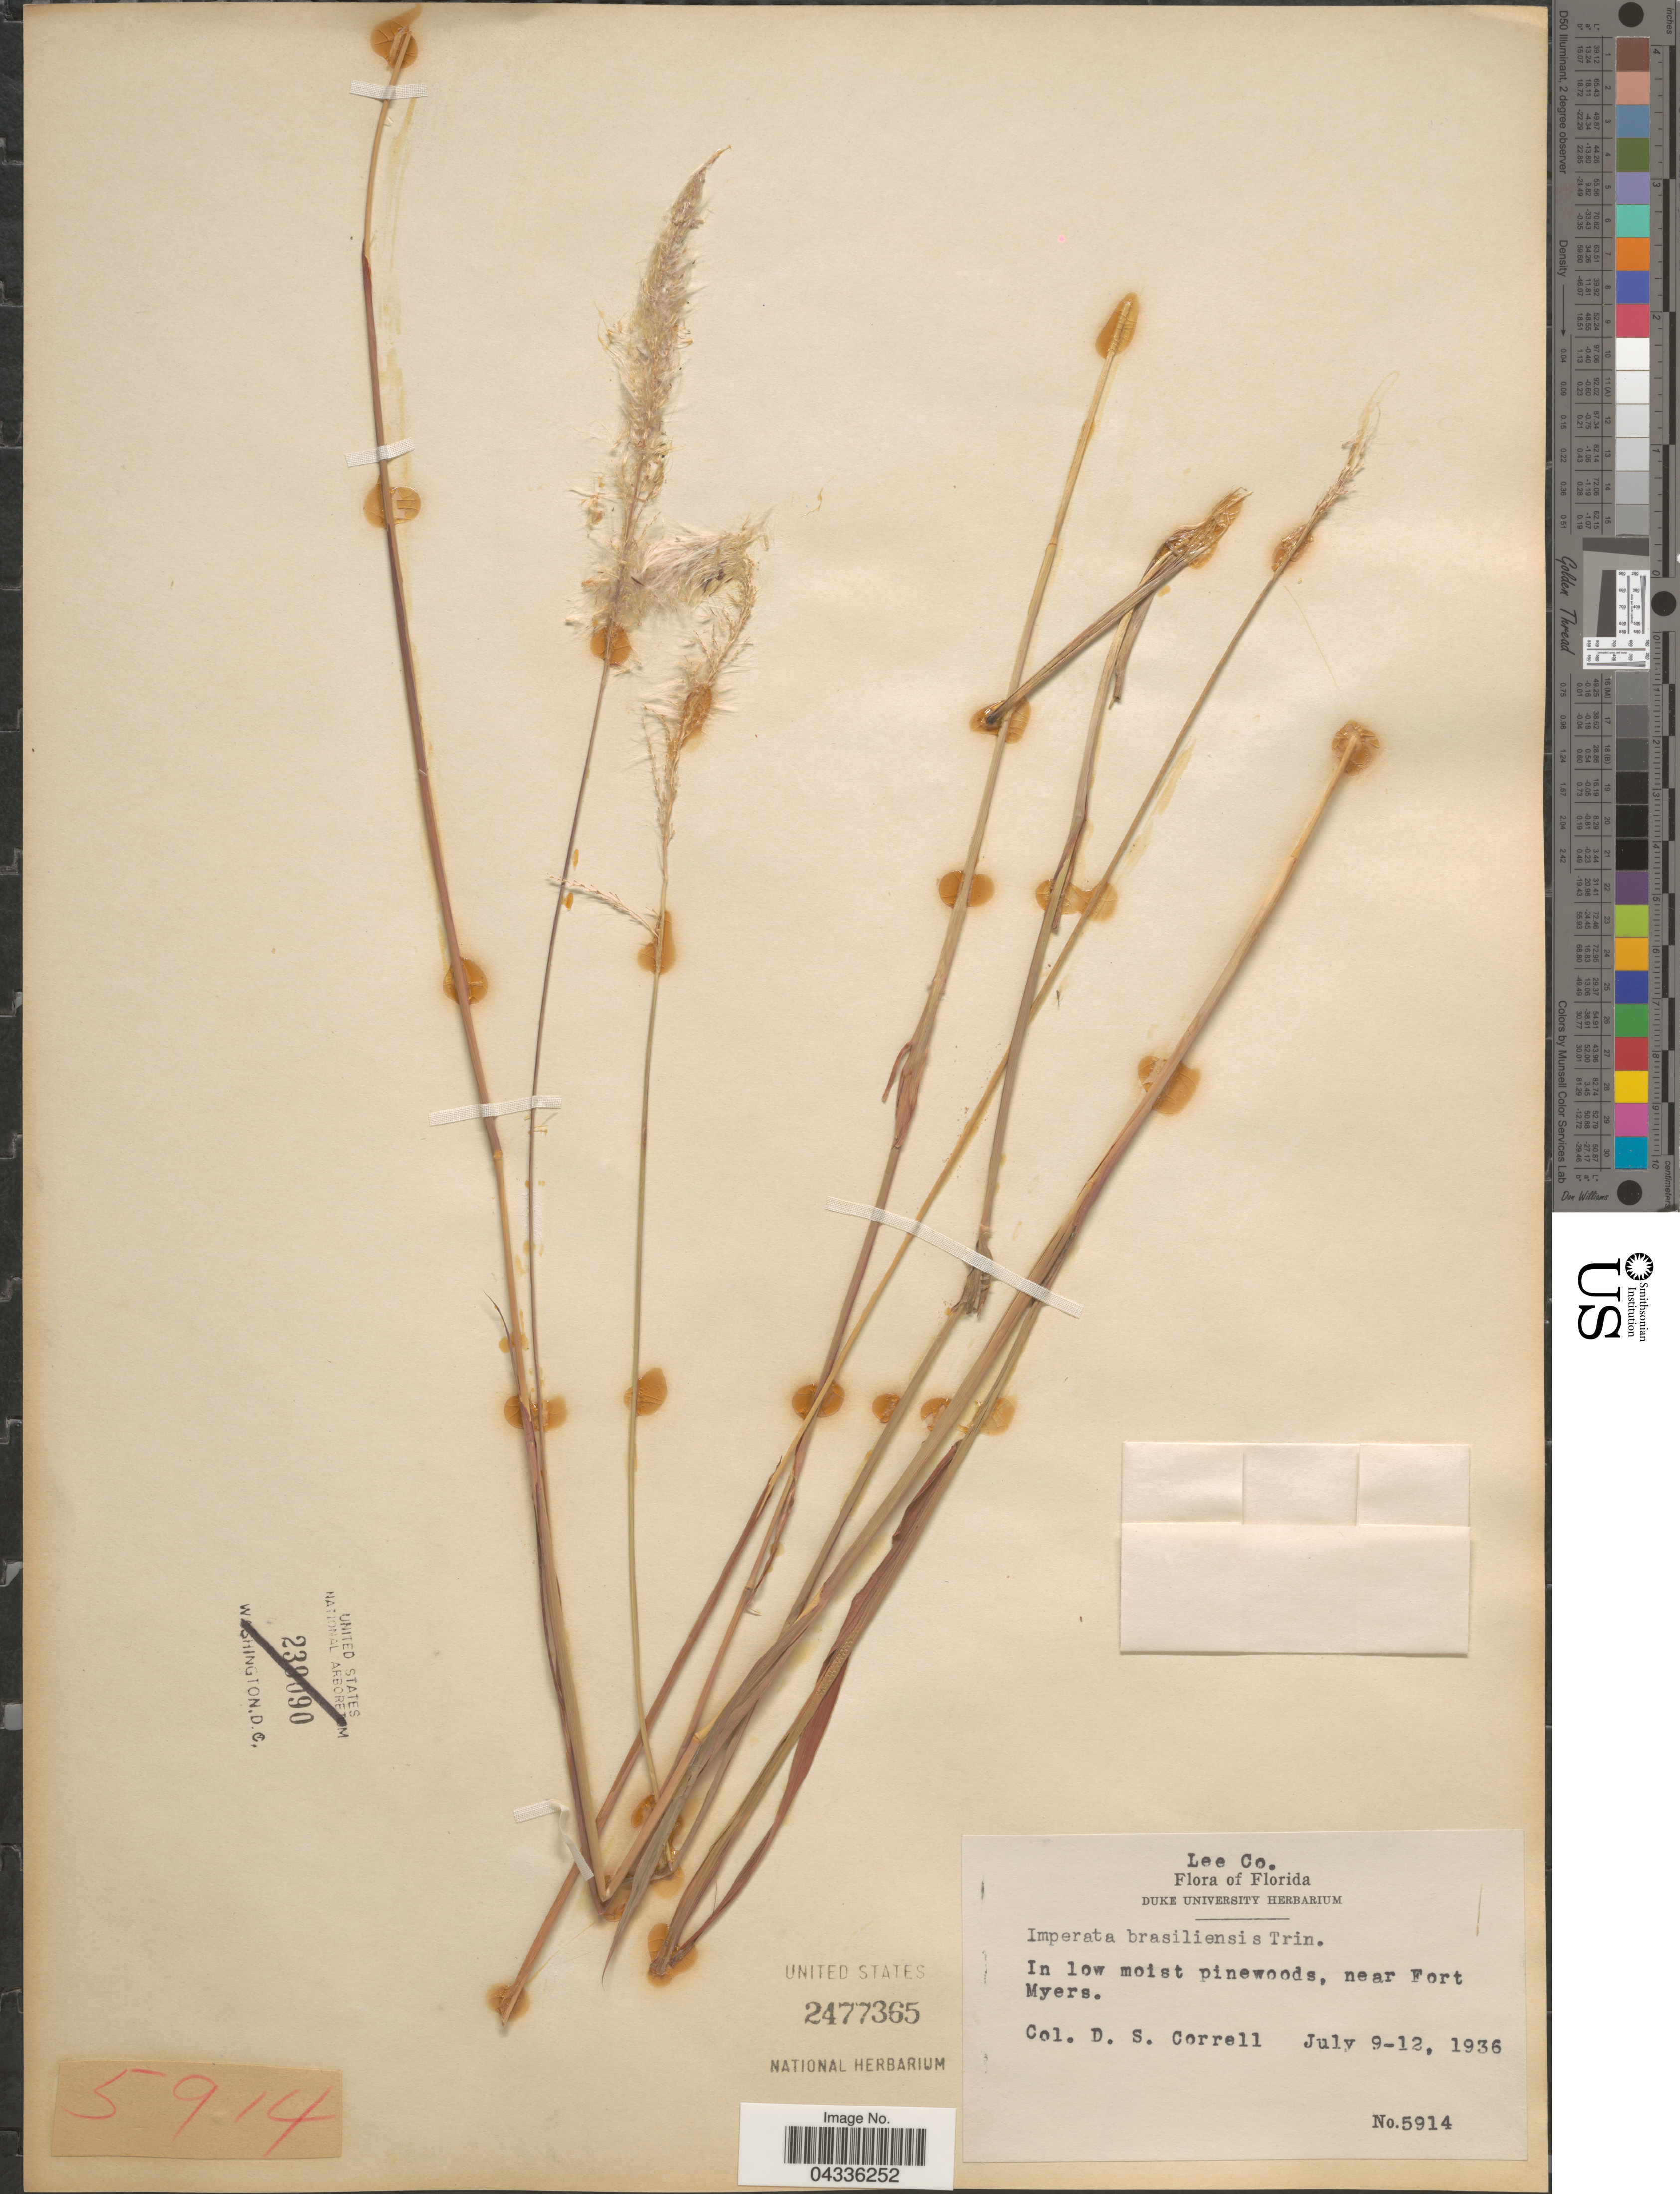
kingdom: Plantae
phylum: Tracheophyta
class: Liliopsida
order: Poales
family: Poaceae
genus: Imperata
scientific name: Imperata brasiliensis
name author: Trin.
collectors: D. S. Correll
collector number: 5914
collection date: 1936-07-09/1936-07-12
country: United States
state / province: Florida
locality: Lee Co. In low moist pinewoods, near Fort Myers.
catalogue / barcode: US 2477365